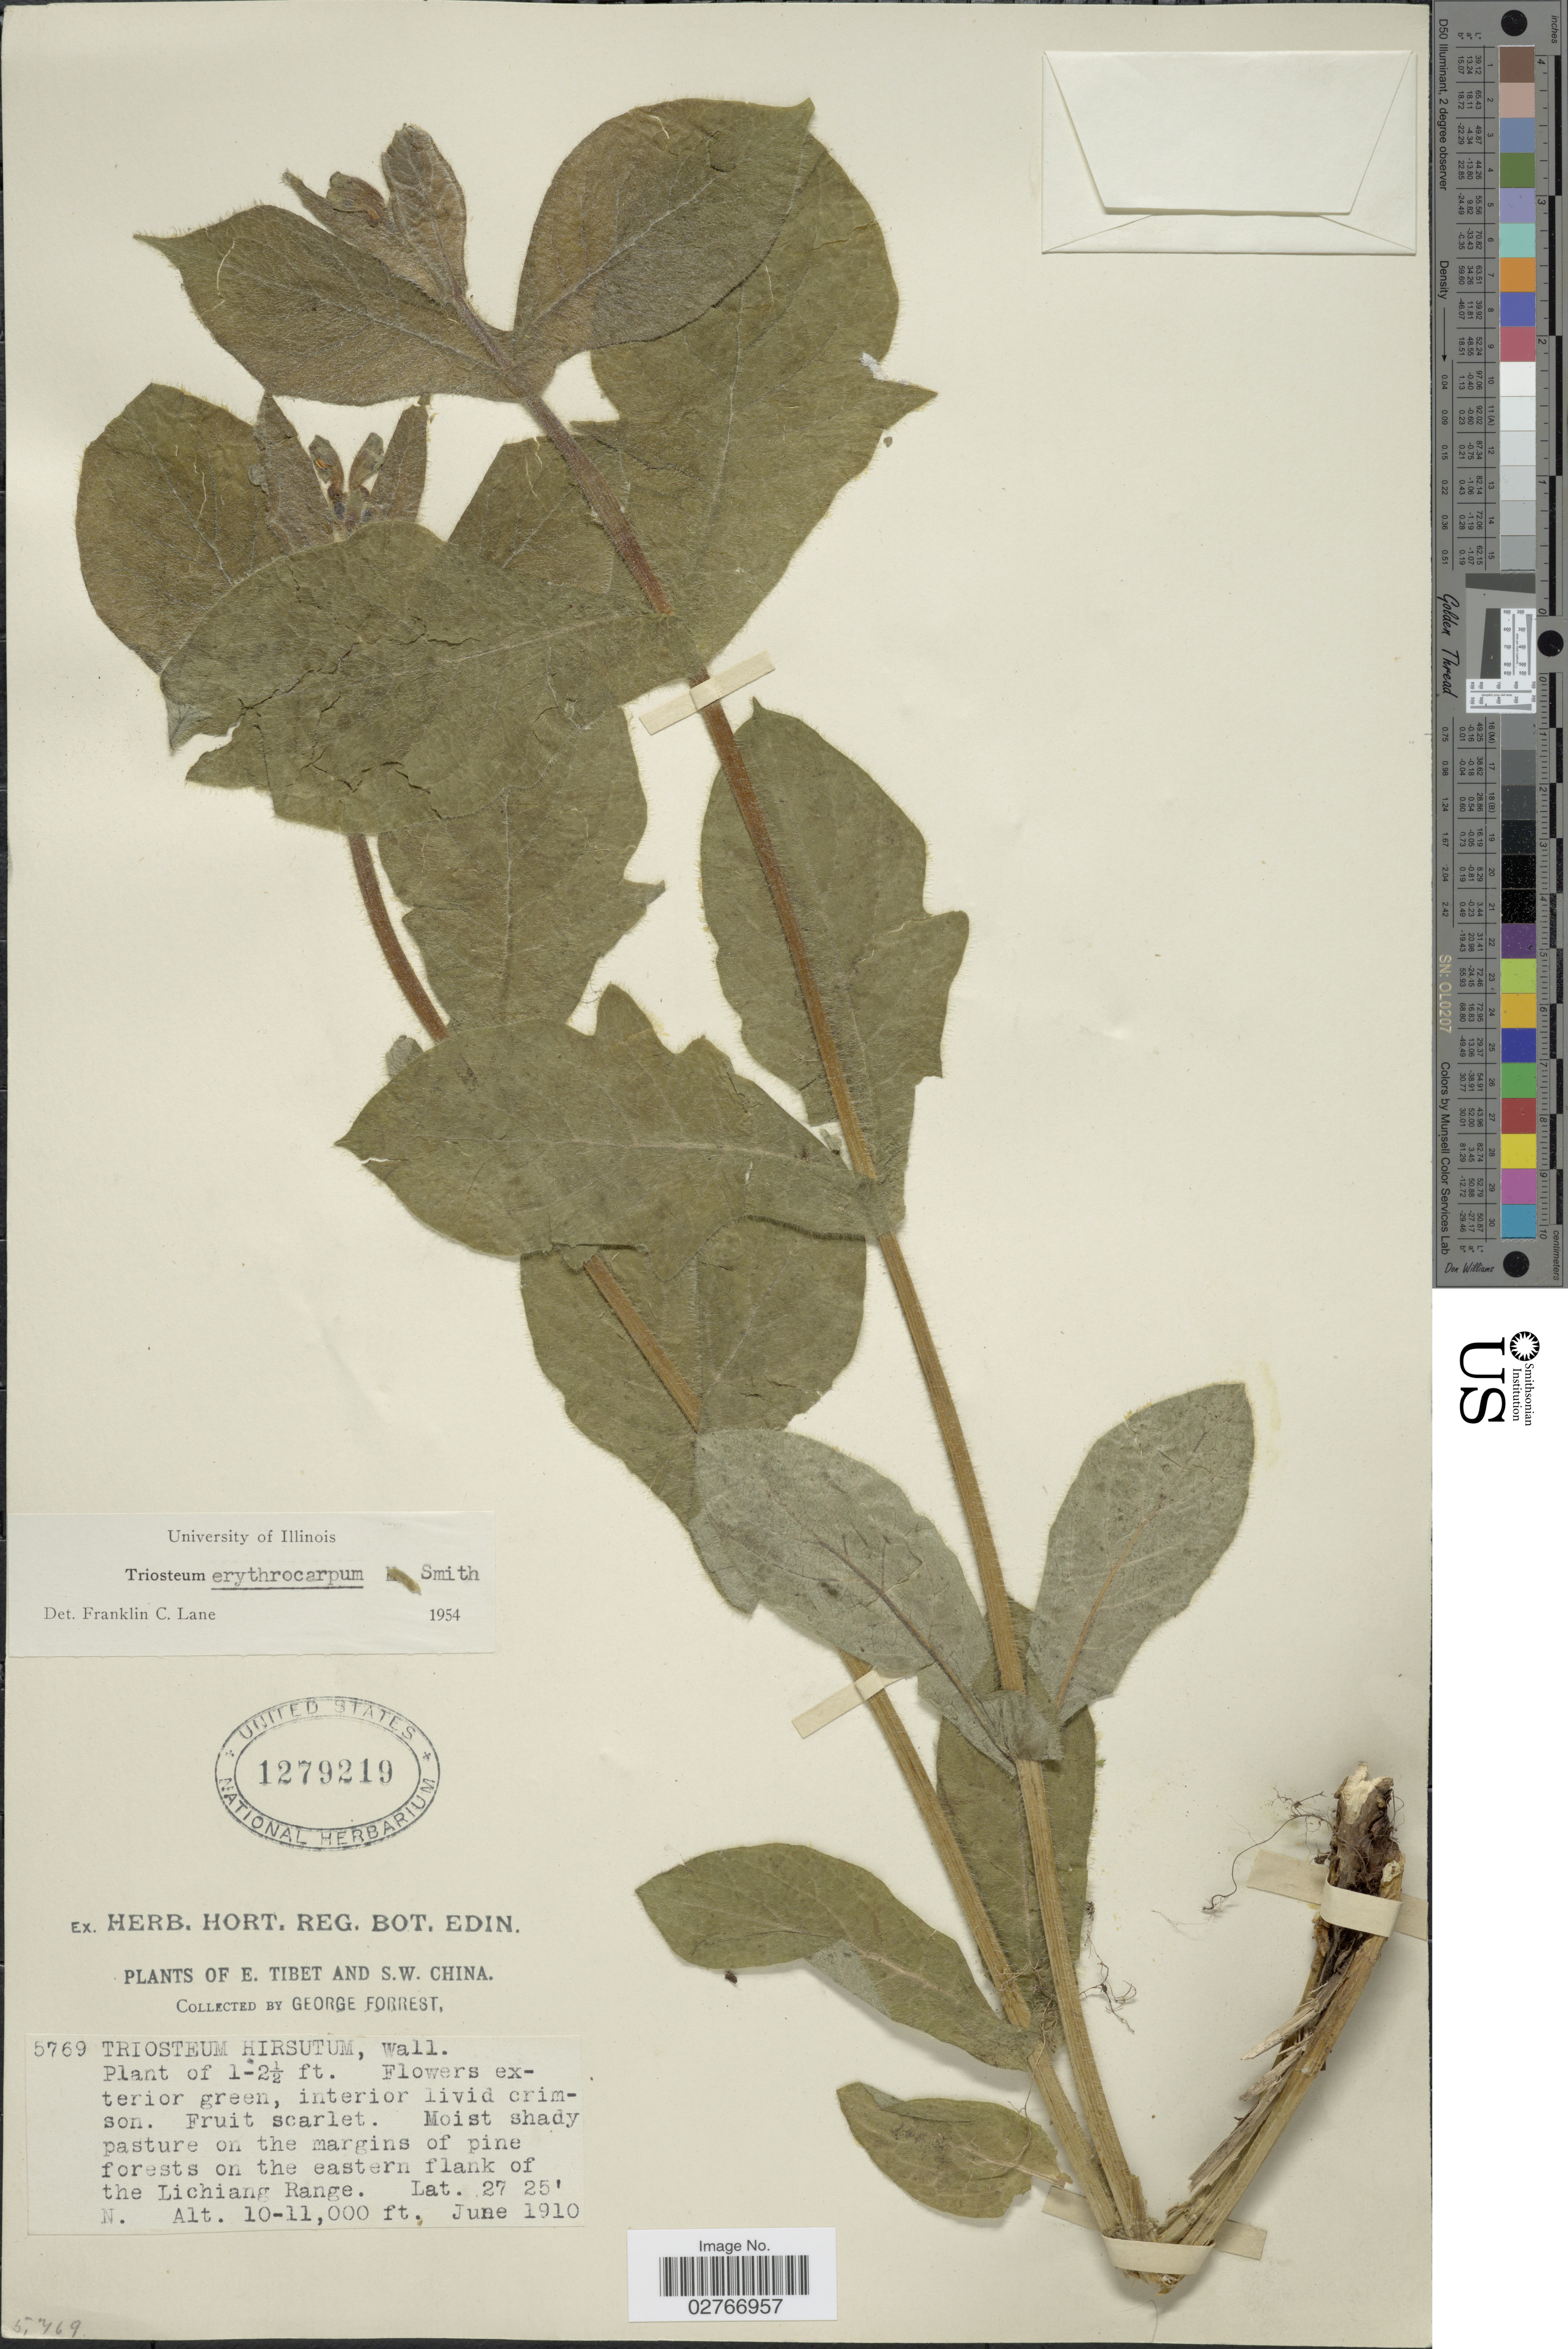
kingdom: Plantae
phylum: Tracheophyta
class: Magnoliopsida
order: Dipsacales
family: Caprifoliaceae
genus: Triosteum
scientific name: Triosteum erythrocarpum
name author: Harry Sm.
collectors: G. Forrest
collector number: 5769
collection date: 1910-06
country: China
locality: E. Tibet and S.W. China. On the eastern flank of the Lichiang Range.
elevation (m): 3048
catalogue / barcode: US 1279219